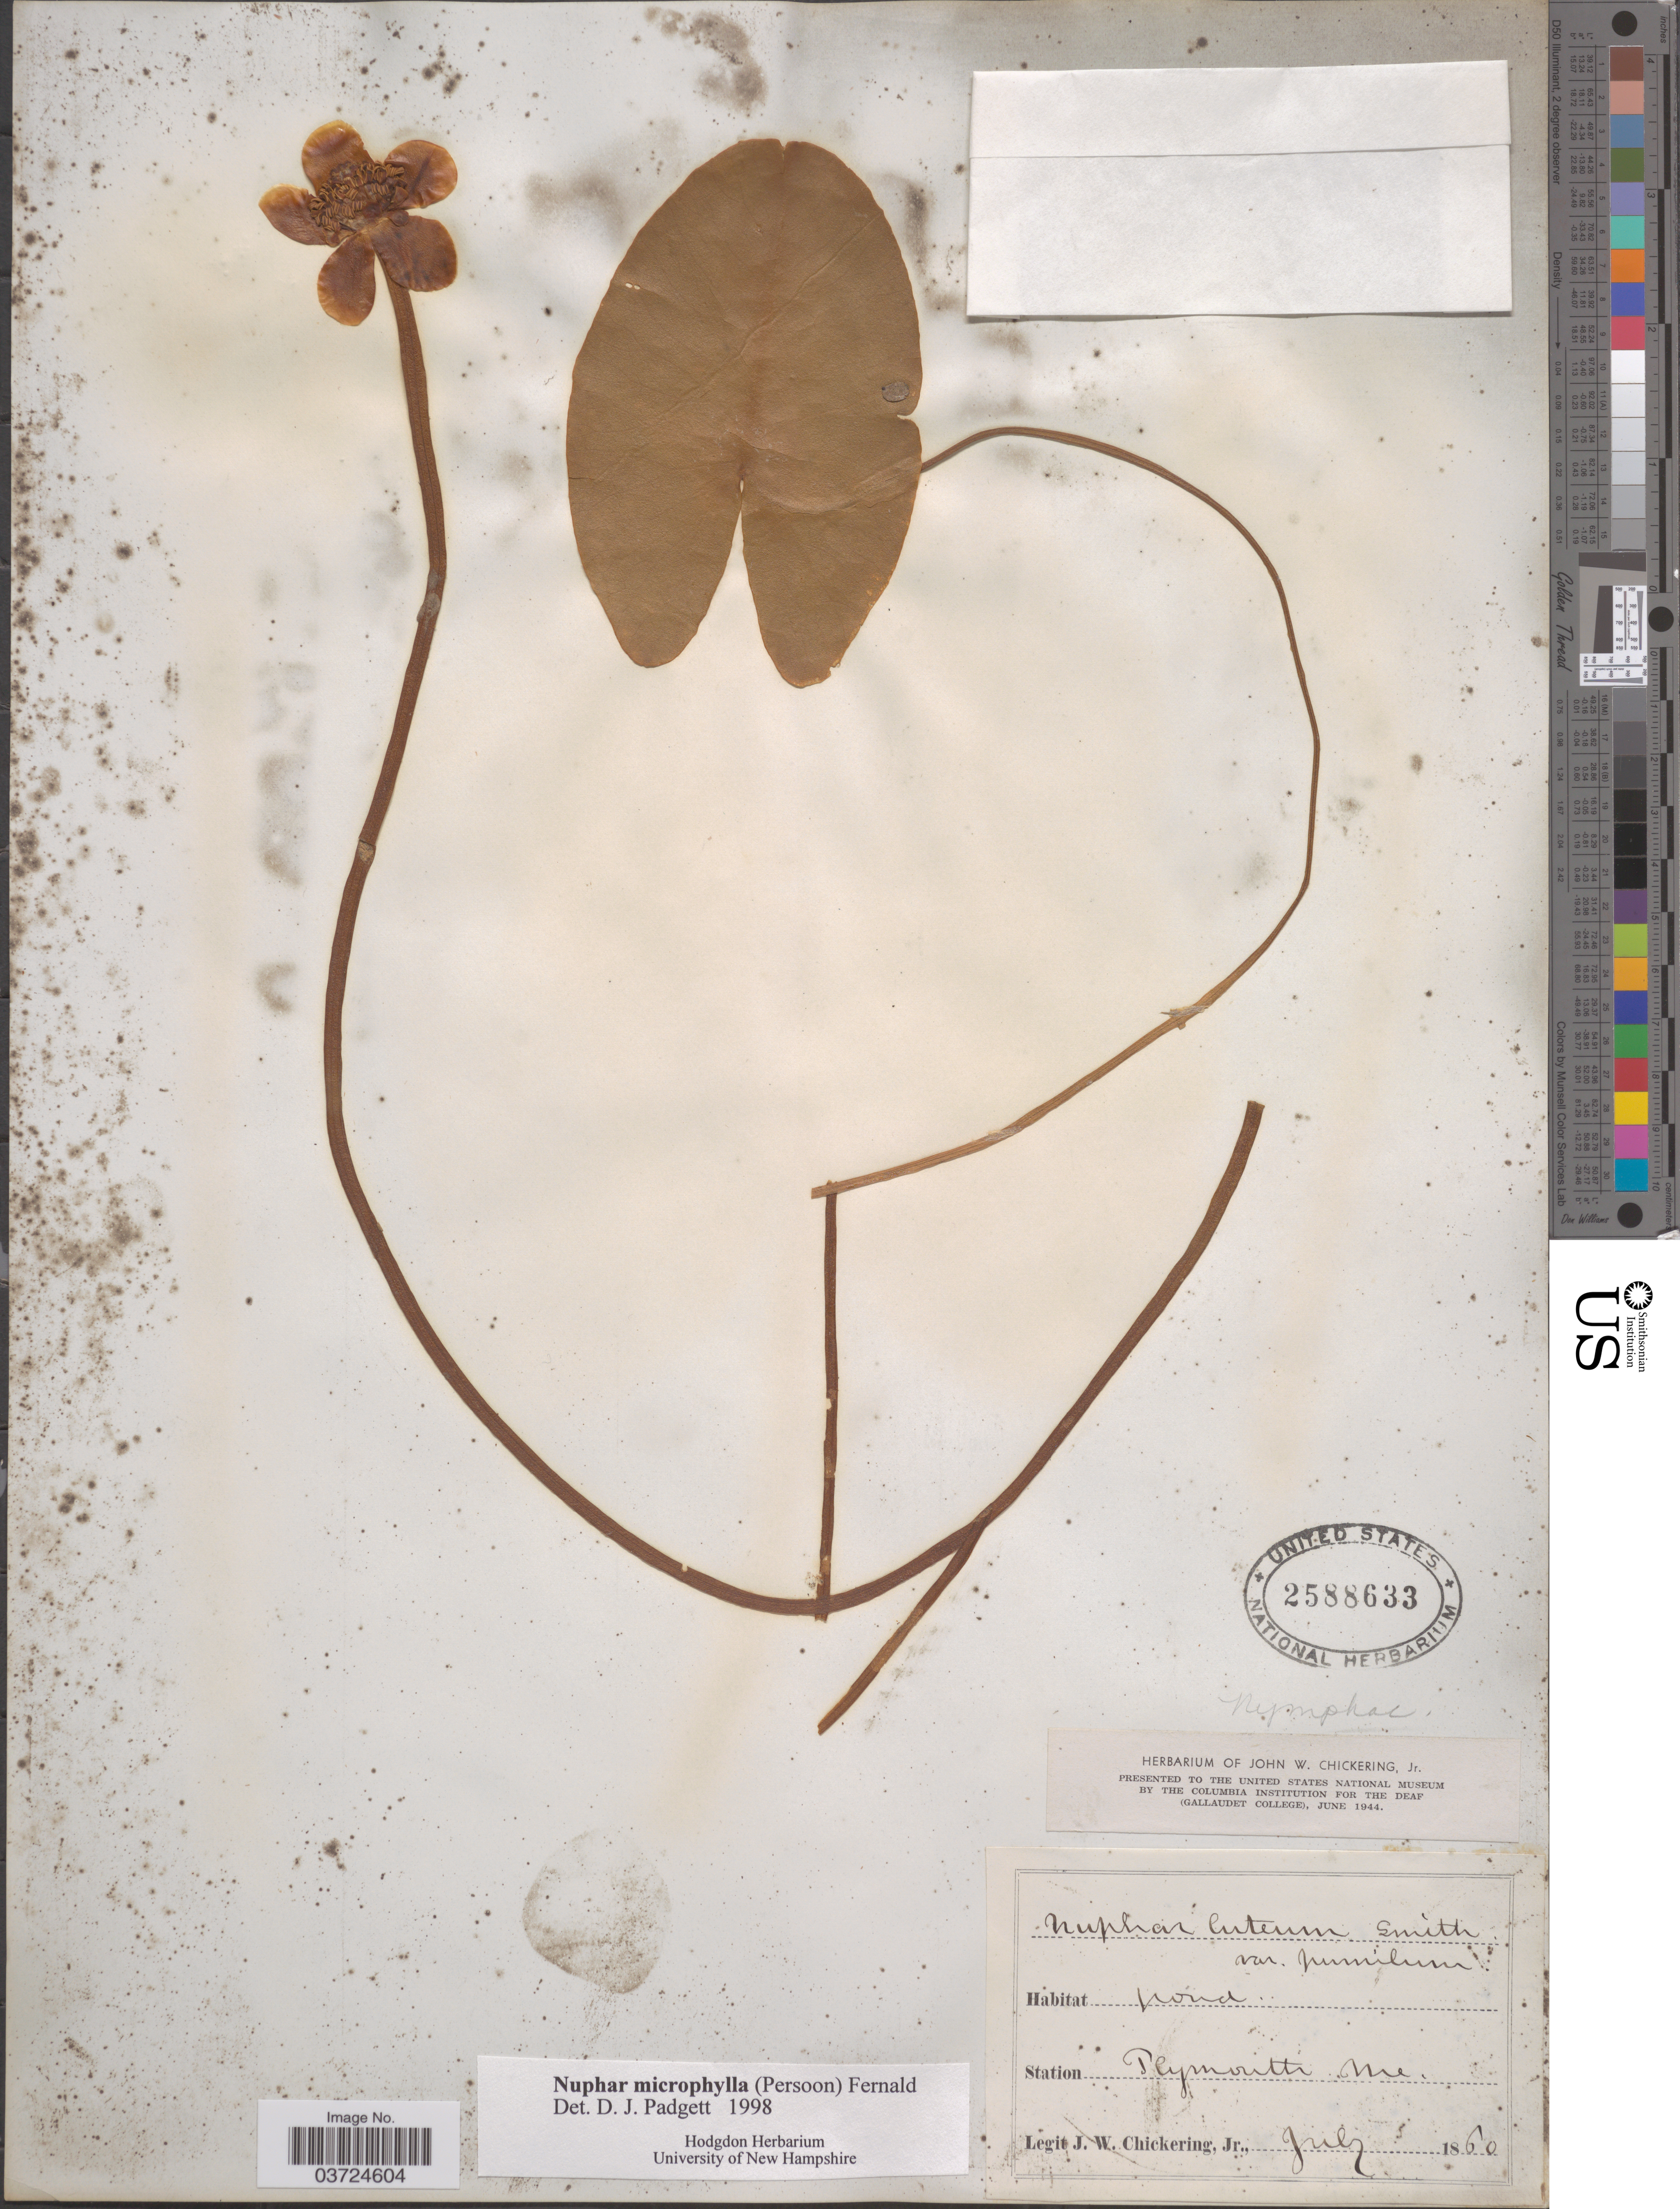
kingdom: Plantae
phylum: Tracheophyta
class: Magnoliopsida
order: Nymphaeales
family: Nymphaeaceae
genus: Nuphar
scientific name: Nuphar microphylla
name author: (Pers.) Fernald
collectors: J. Chickering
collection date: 1860-07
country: United States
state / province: Maine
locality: Station Plymouth.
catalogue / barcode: US 2588633